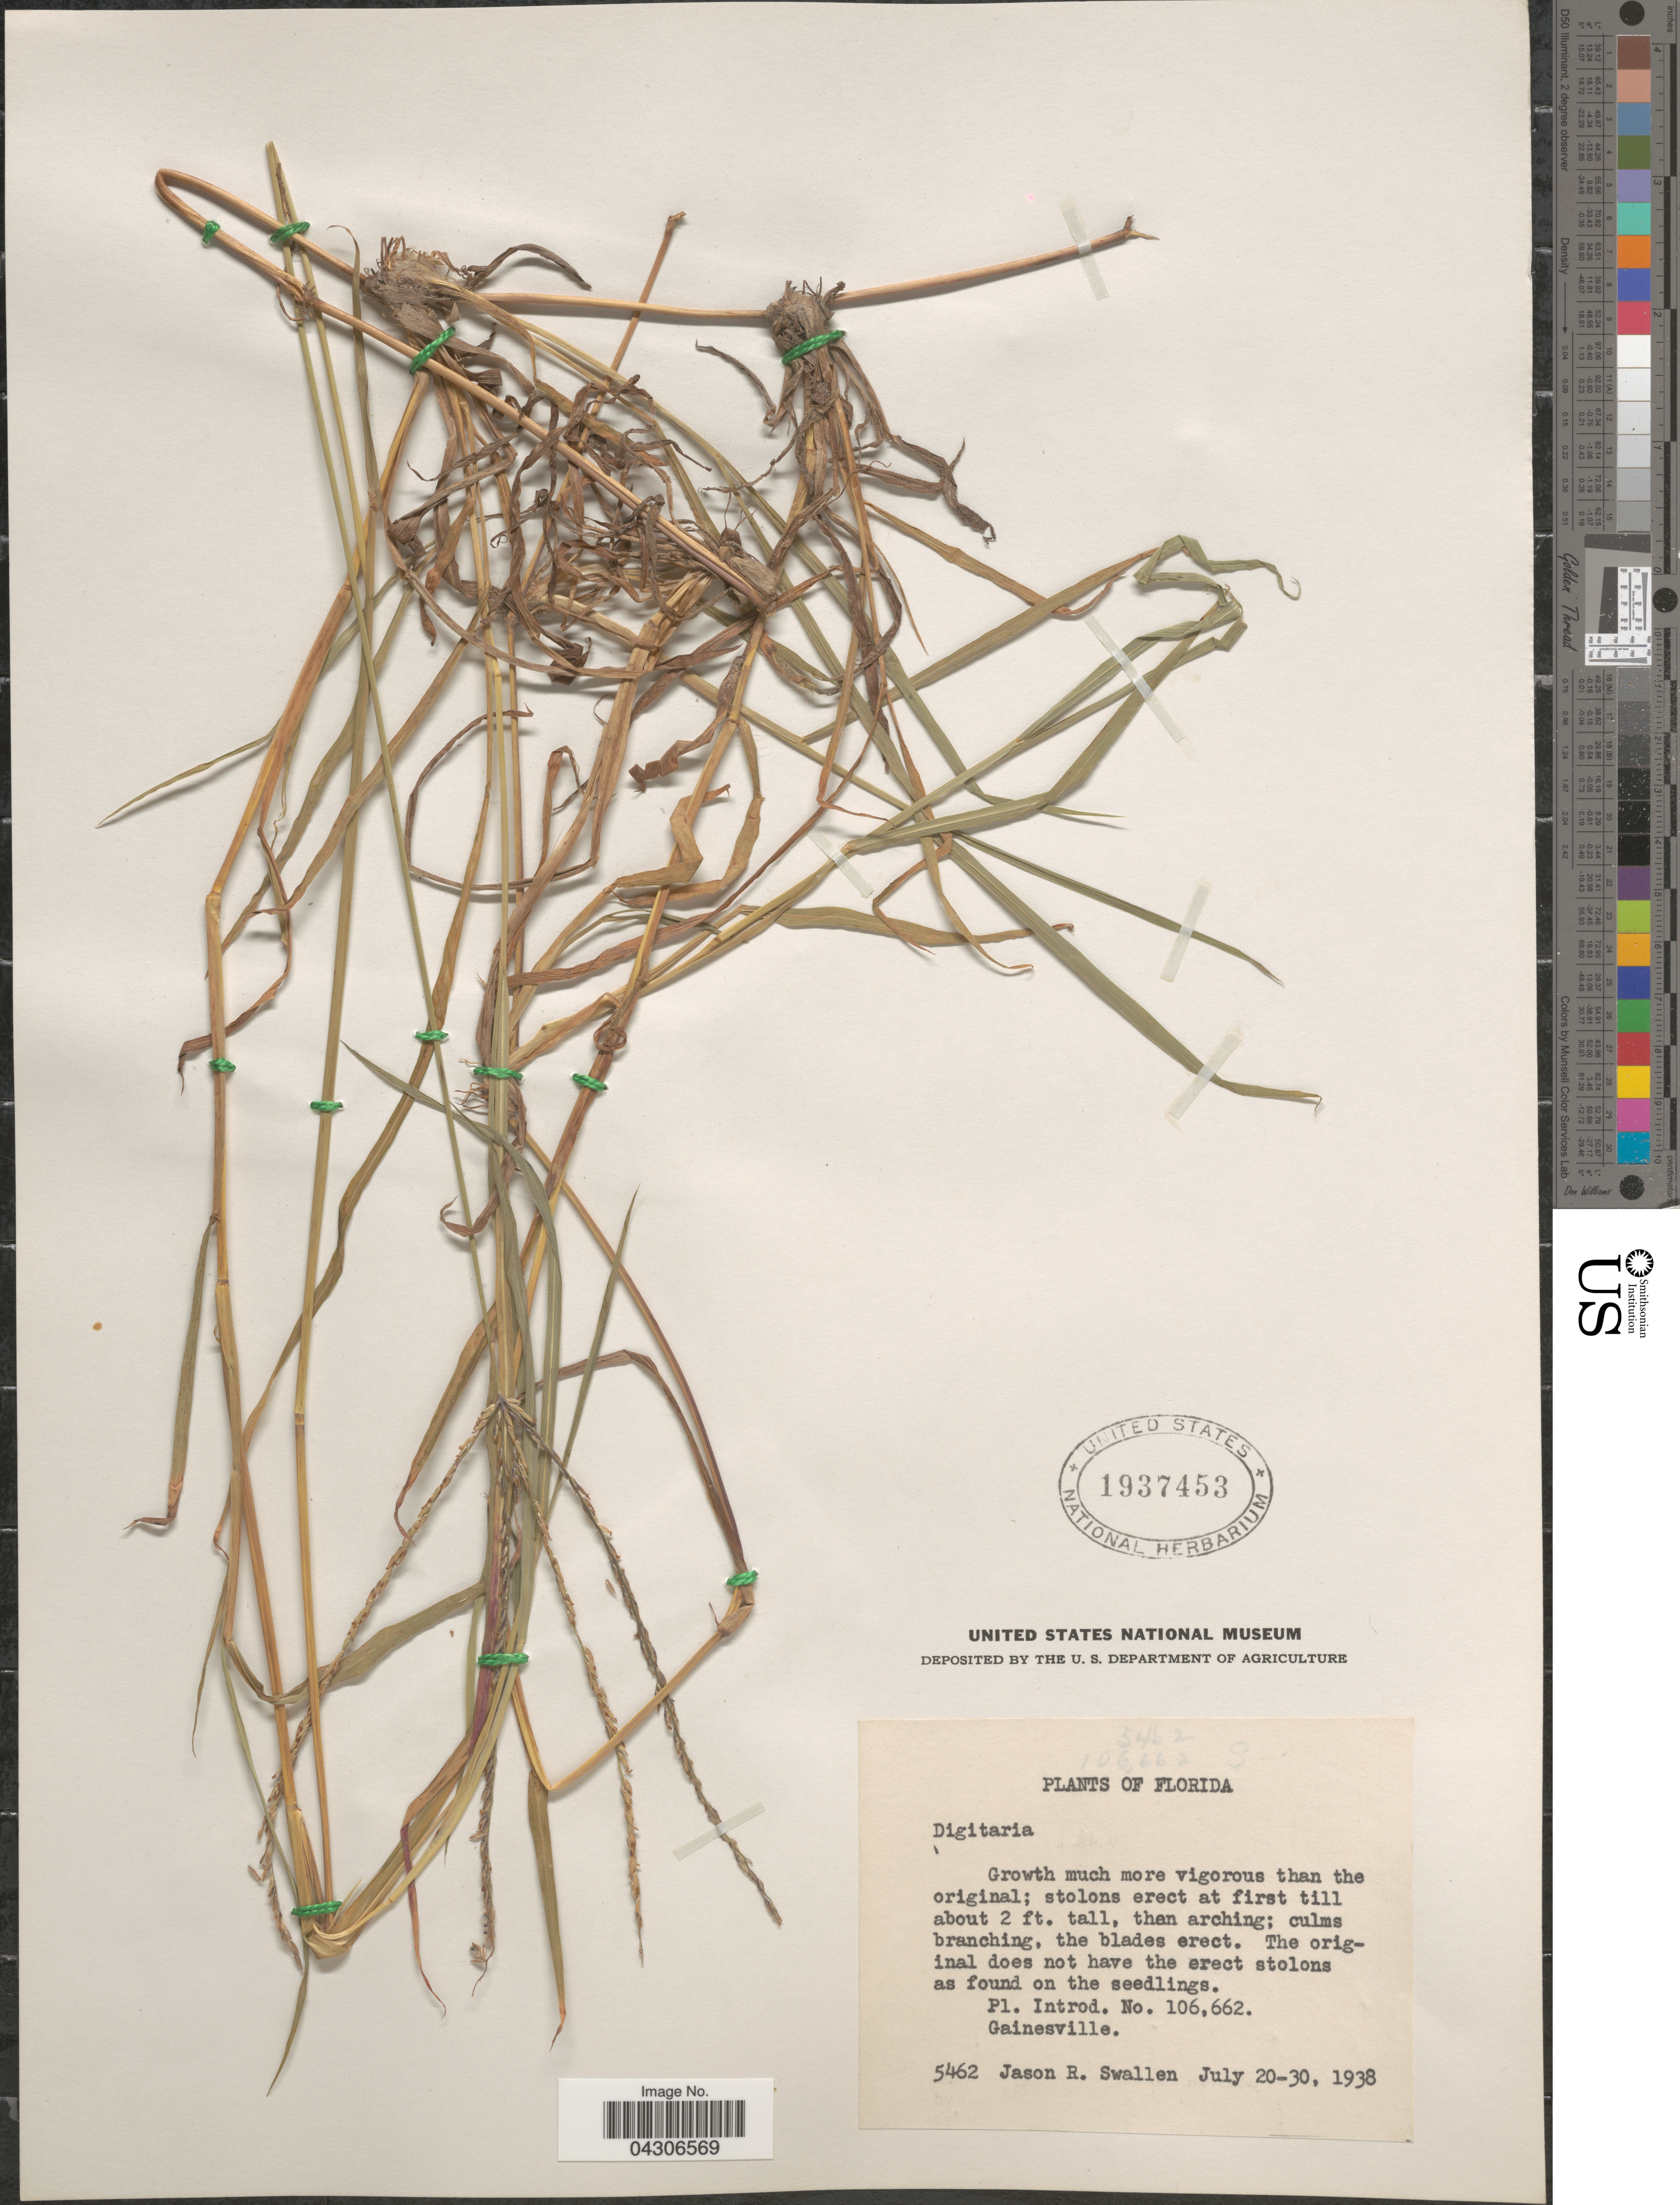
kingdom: Plantae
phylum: Tracheophyta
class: Liliopsida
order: Poales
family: Poaceae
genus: Digitaria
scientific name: Digitaria sp.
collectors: J. R. Swallen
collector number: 5462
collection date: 1938-07-20/1938-07-30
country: United States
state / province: Florida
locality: Gainesville.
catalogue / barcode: US 1937453